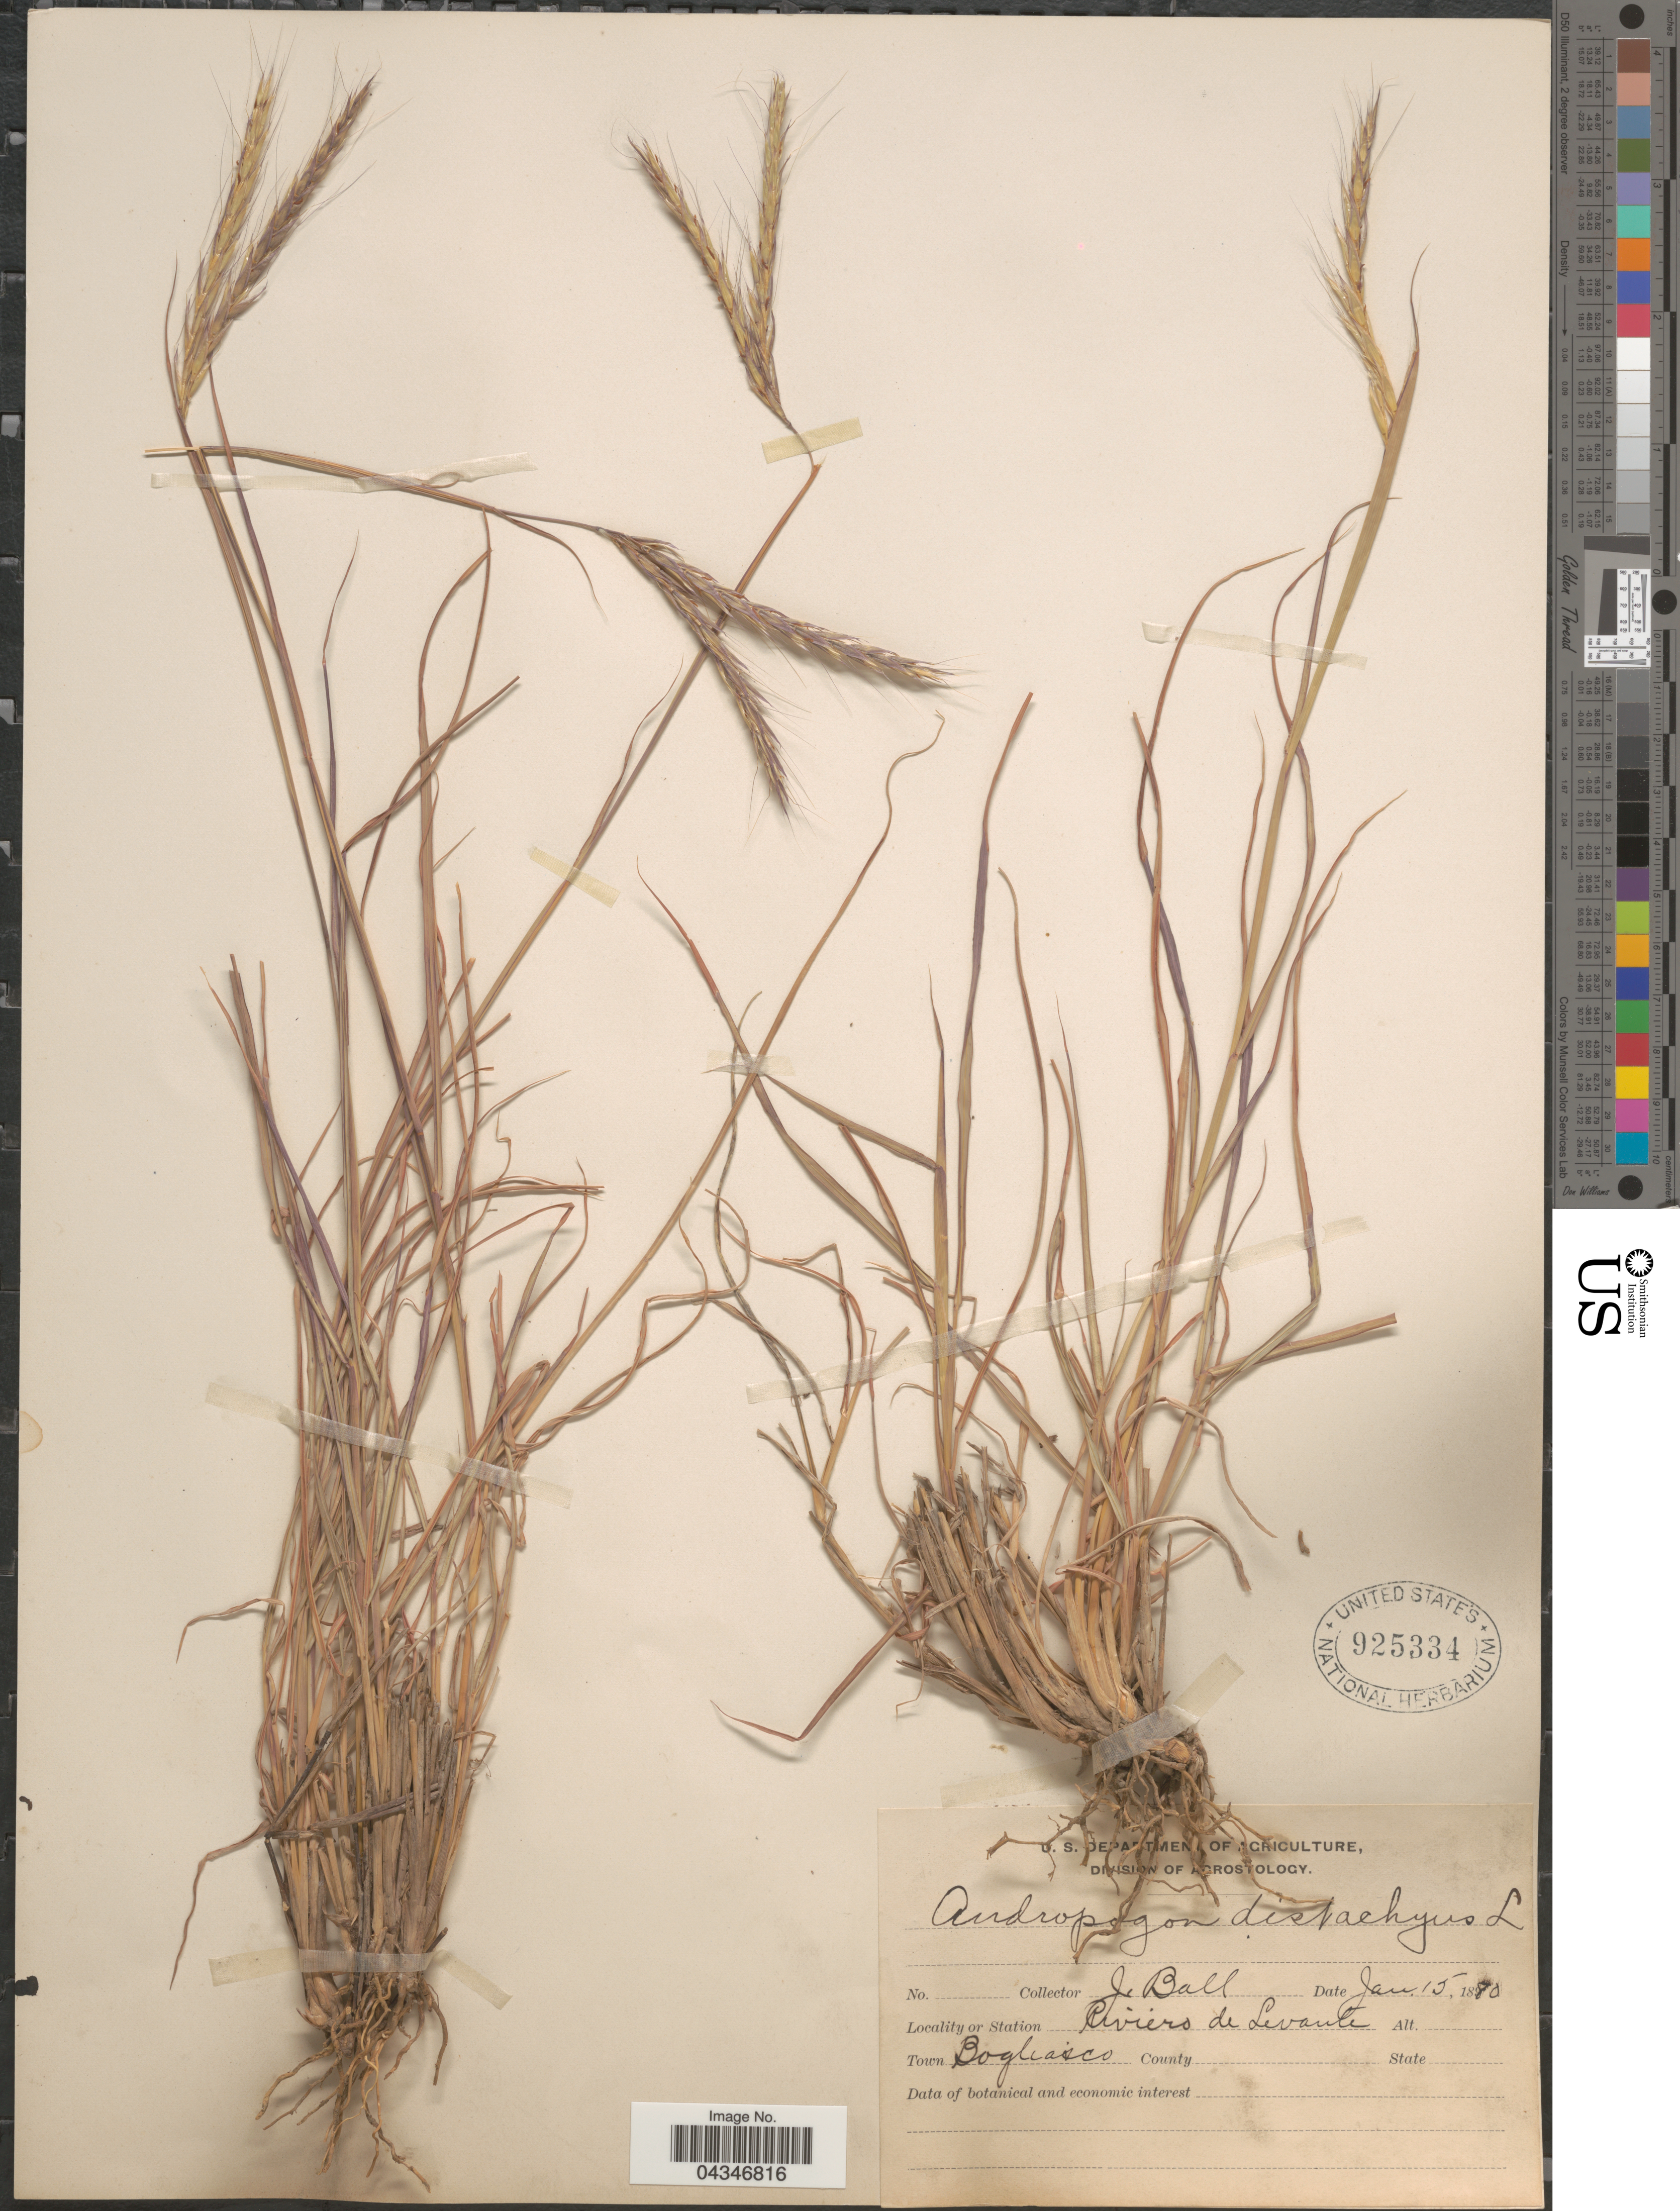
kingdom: Plantae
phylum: Tracheophyta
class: Liliopsida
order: Poales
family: Poaceae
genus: Andropogon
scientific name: Andropogon distachyos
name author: L.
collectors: J. Ball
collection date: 1880-01-15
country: Italy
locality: Rivers de Levante. Town Bogliasco.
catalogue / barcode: US 925334